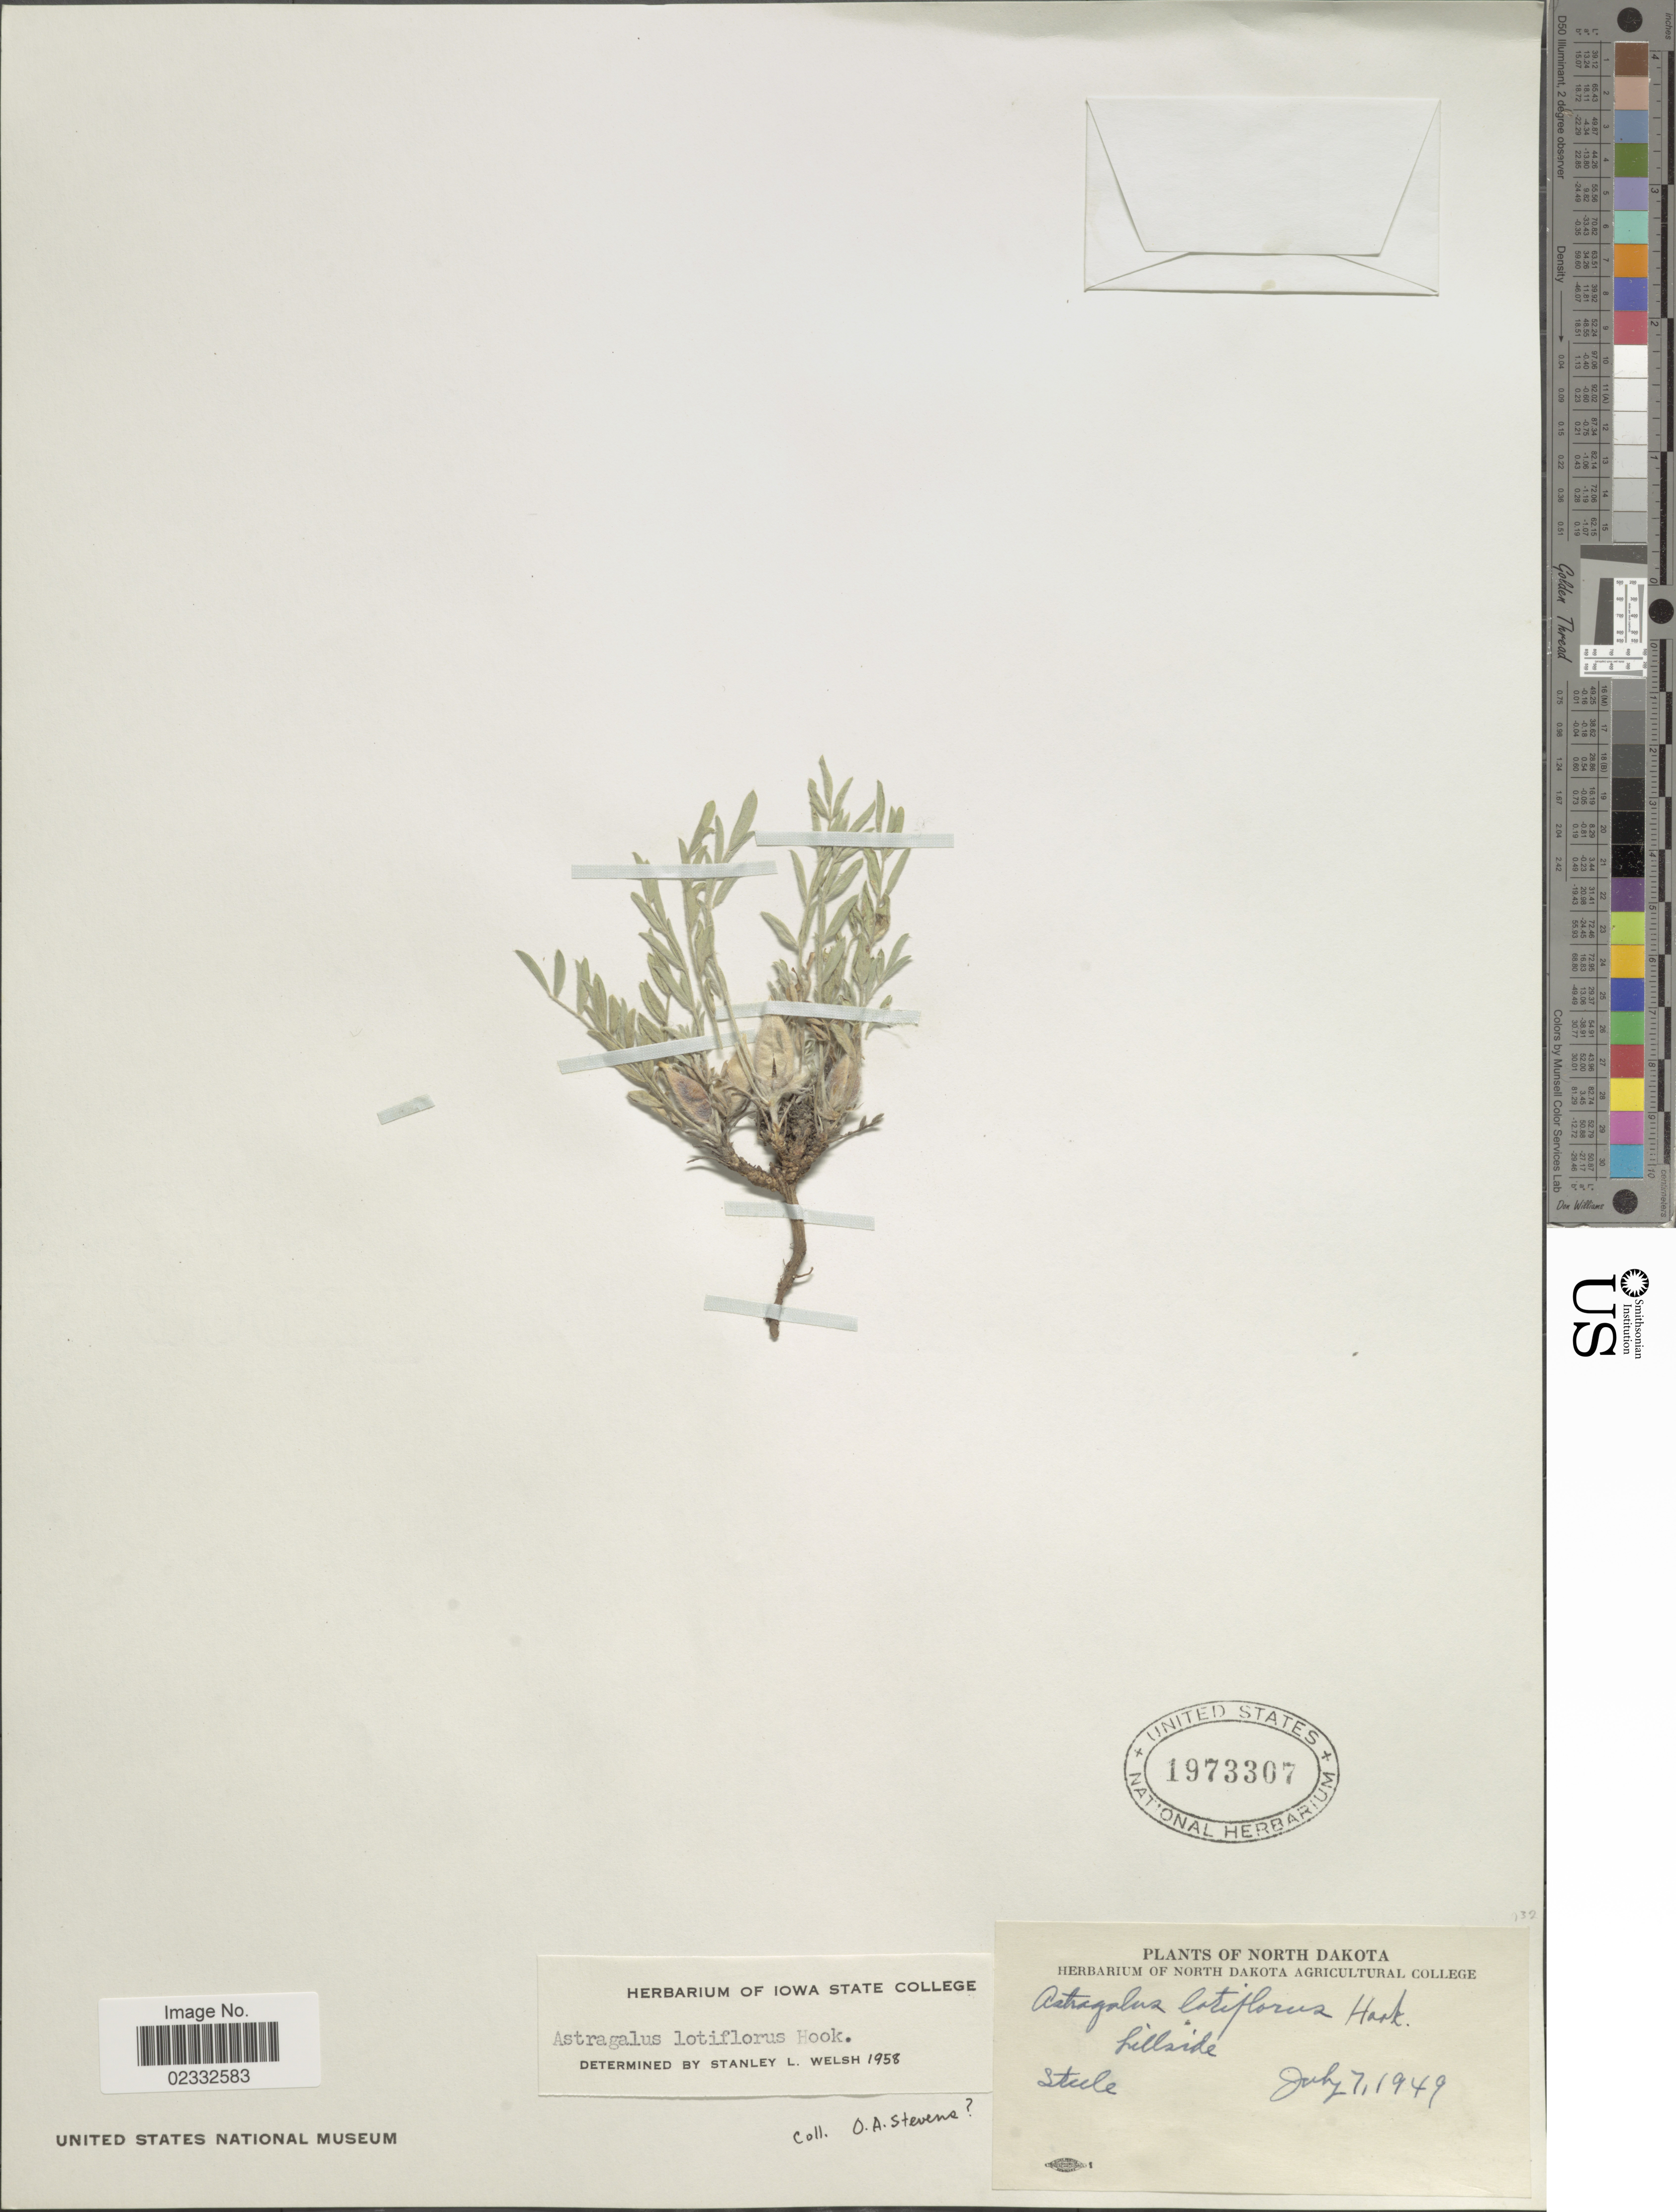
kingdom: Plantae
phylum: Tracheophyta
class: Magnoliopsida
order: Fabales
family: Fabaceae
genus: Astragalus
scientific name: Astragalus lotiflorus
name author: Hook.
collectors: -- Steele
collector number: s..n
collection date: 1949-07-07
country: United States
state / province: North Dakota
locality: Hillside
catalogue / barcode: US 1973307